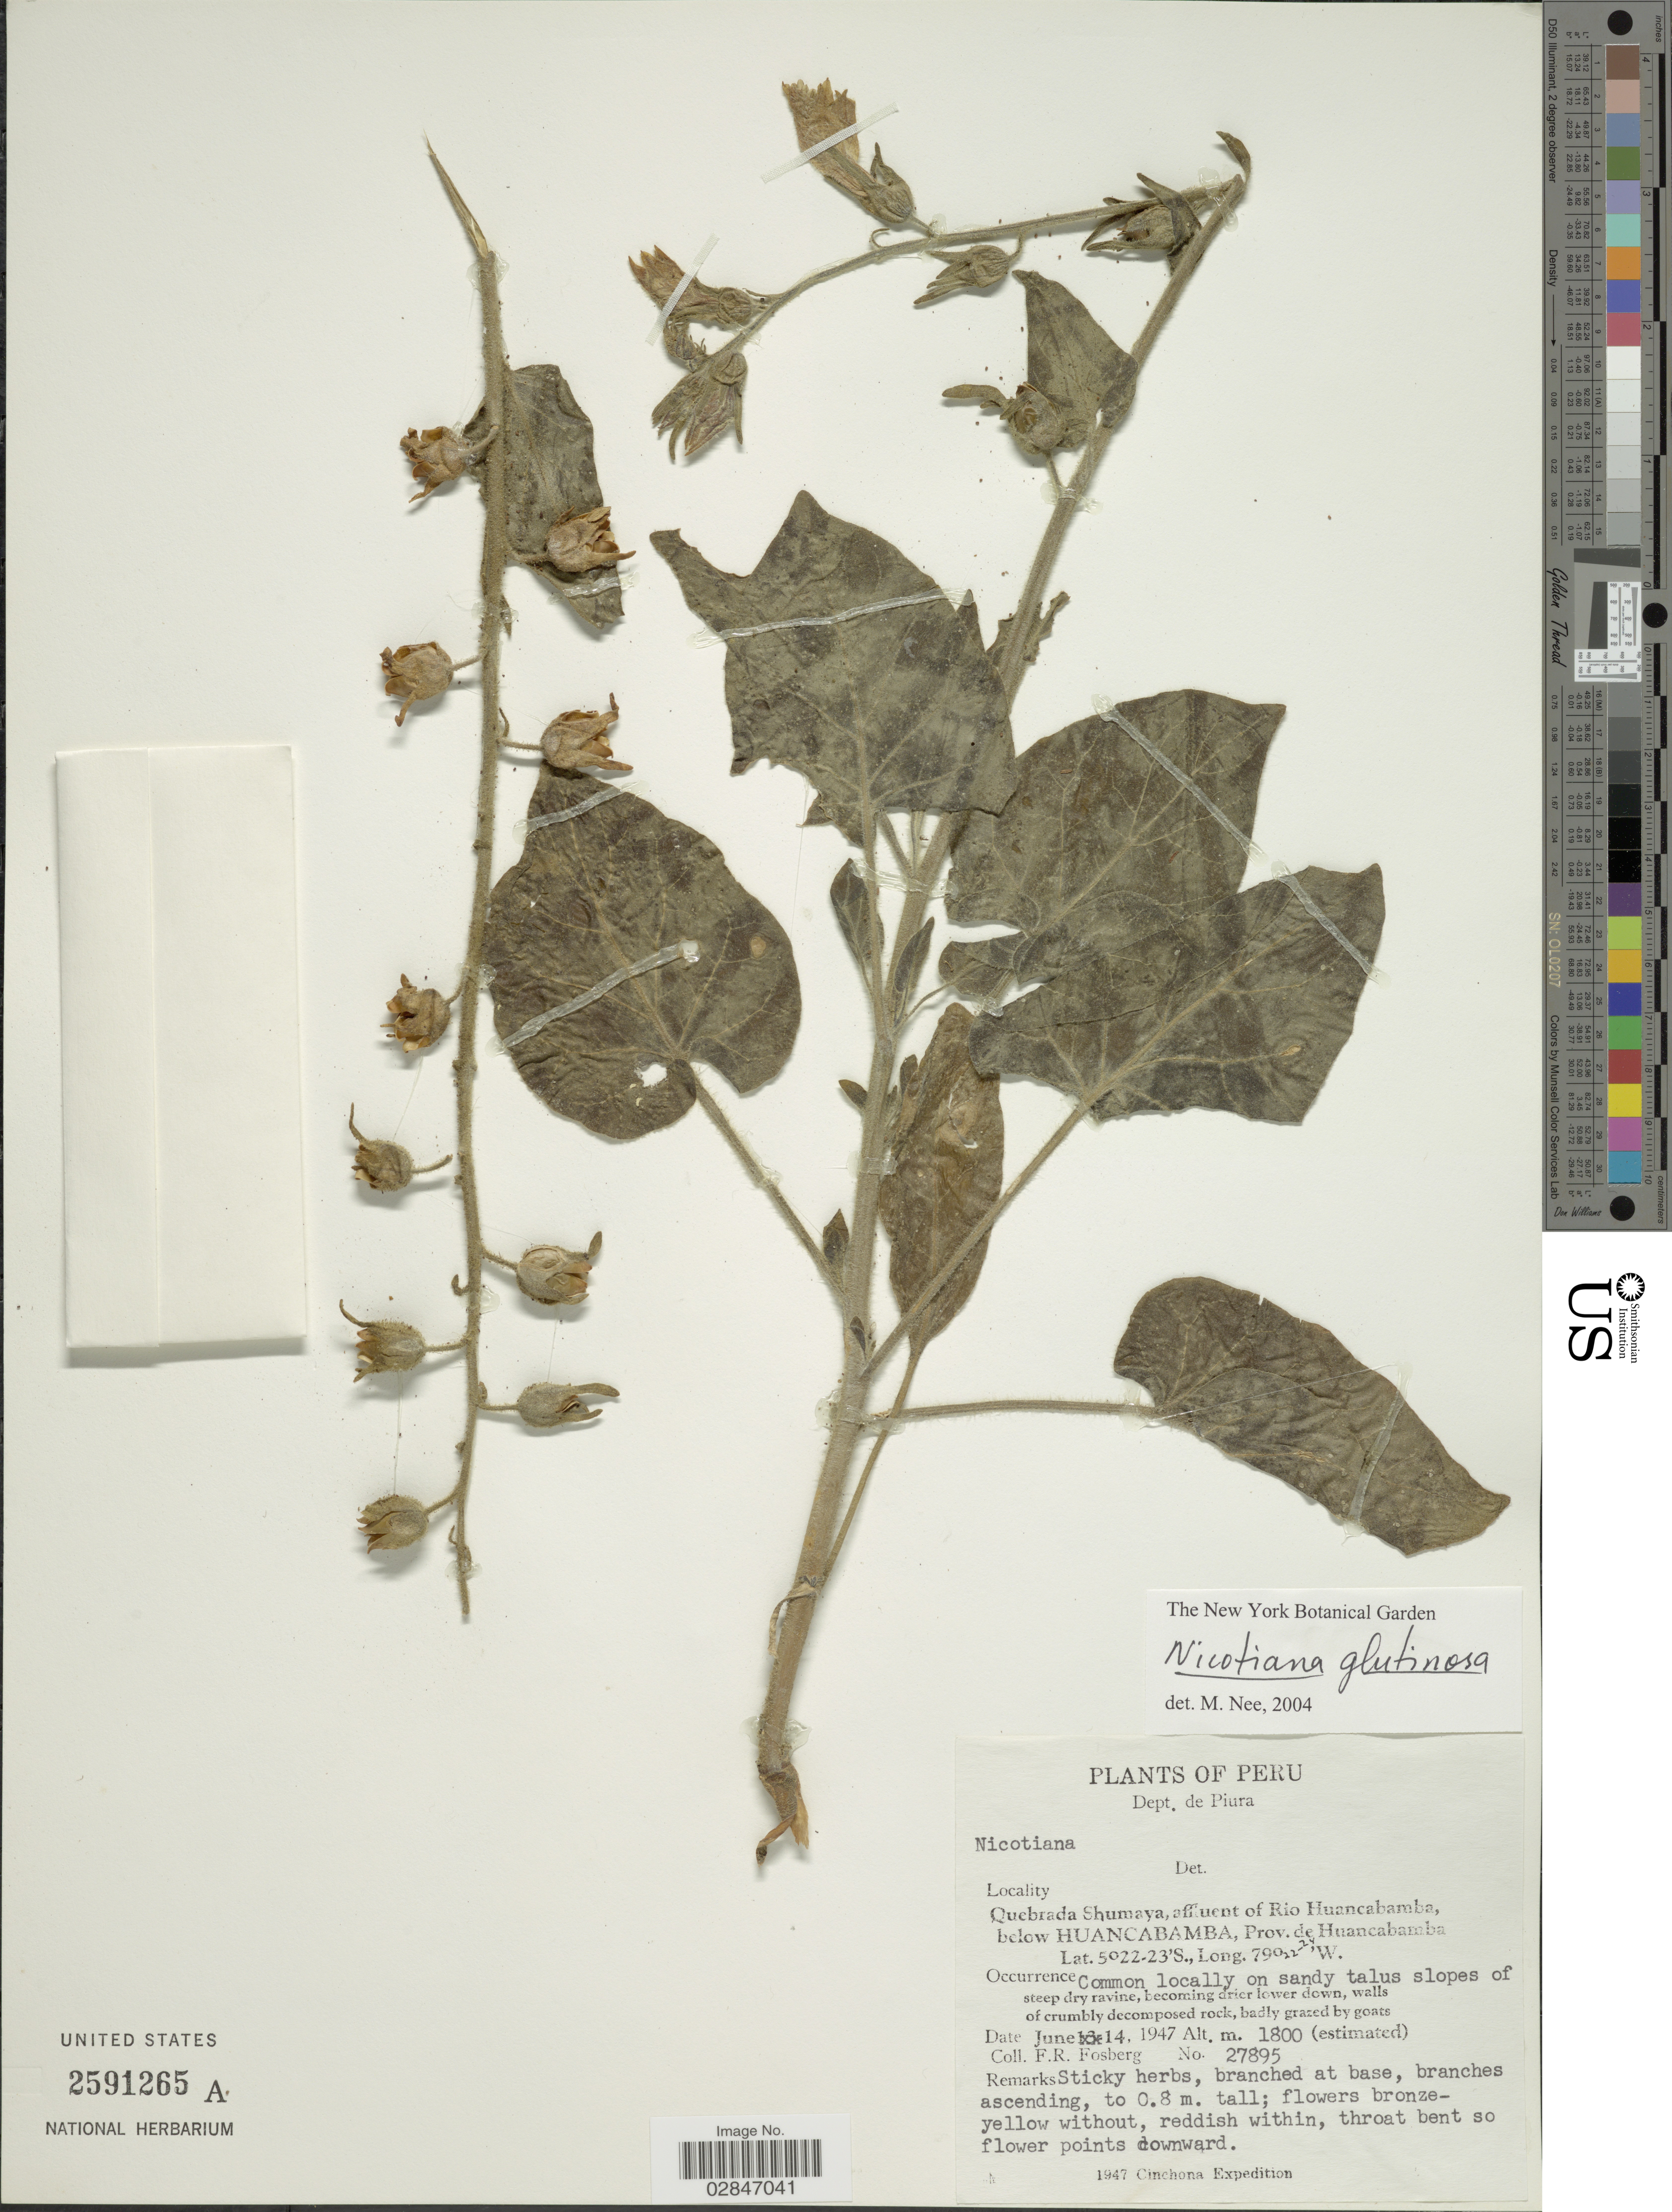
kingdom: Plantae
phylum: Tracheophyta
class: Magnoliopsida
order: Solanales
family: Solanaceae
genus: Nicotiana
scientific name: Nicotiana glutinosa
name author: L.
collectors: F. R. Fosberg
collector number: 27895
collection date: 1947-06-14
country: Peru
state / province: Piura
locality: Dept. de Piura, Quebrada Shumaya, affluent of Rio Huancabamba, below Huancabamba, Prov. de Huancabamba.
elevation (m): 1800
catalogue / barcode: US 2591265A